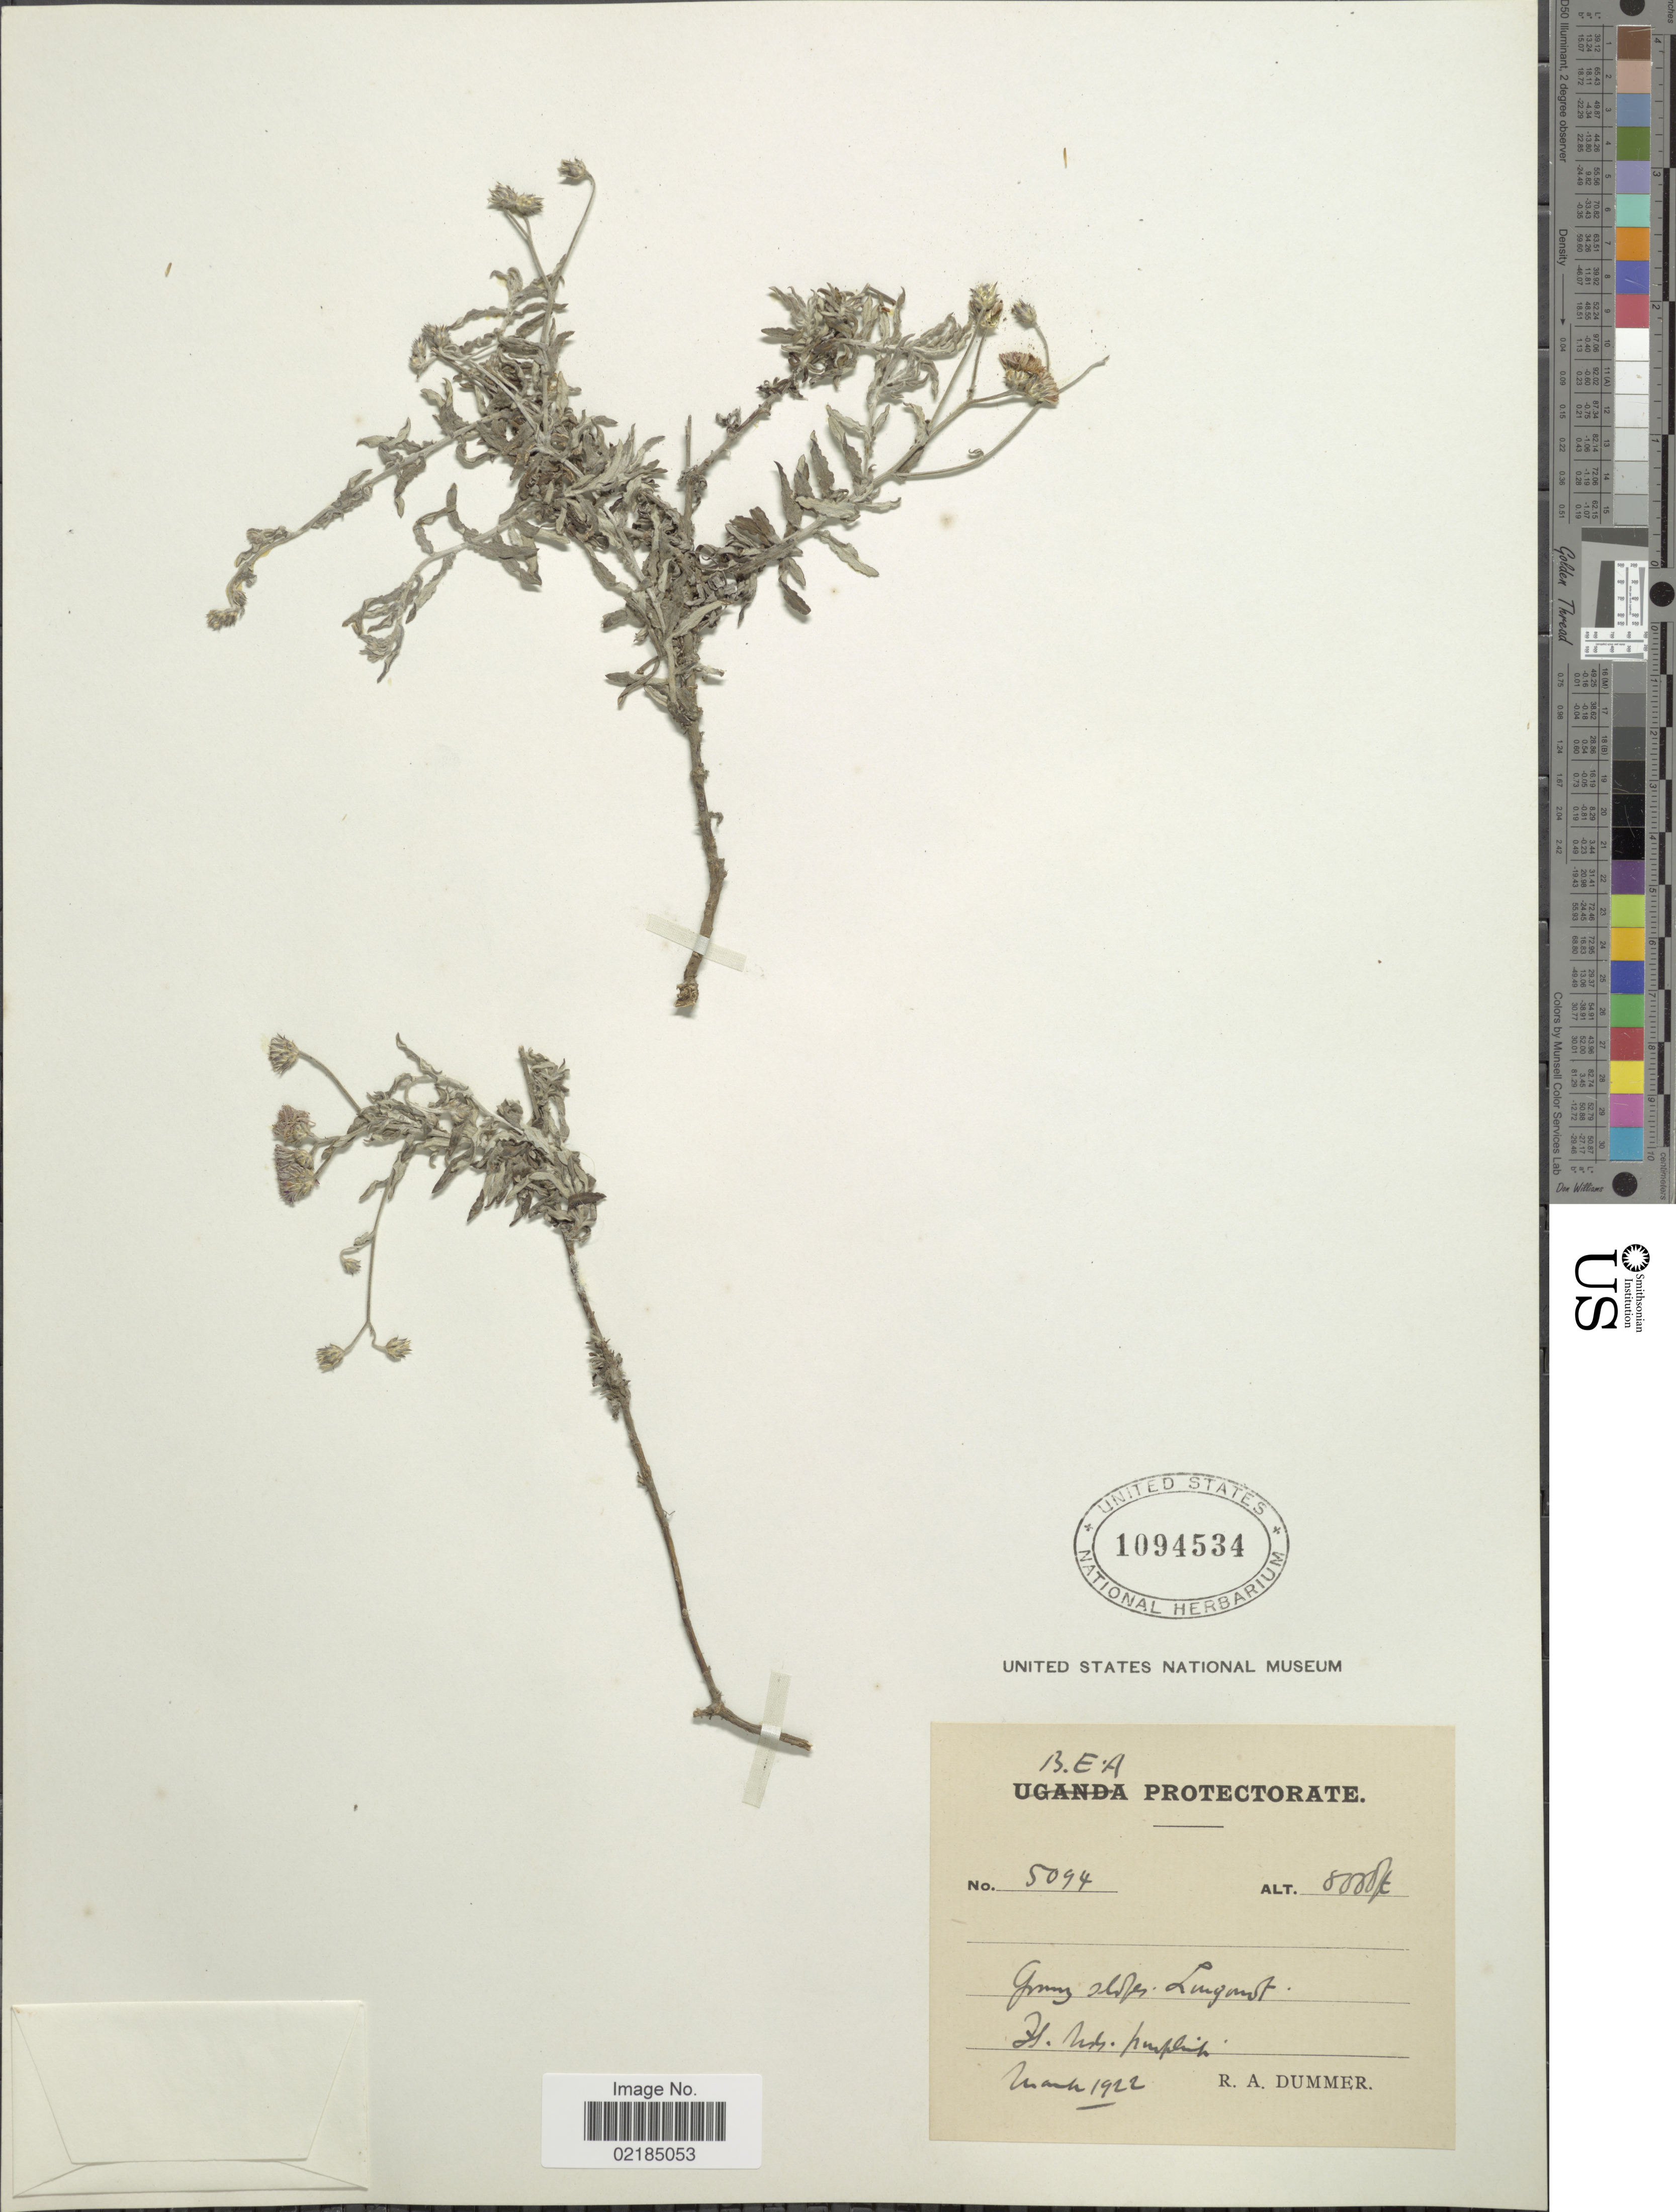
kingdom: Plantae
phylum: Tracheophyta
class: Magnoliopsida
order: Asterales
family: Asteraceae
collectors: R. Dümmer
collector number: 5094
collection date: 1922-03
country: Kenya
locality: B.E.A. Protectorate. Grassy slopes. Longomt.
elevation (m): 2438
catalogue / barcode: US 1094534